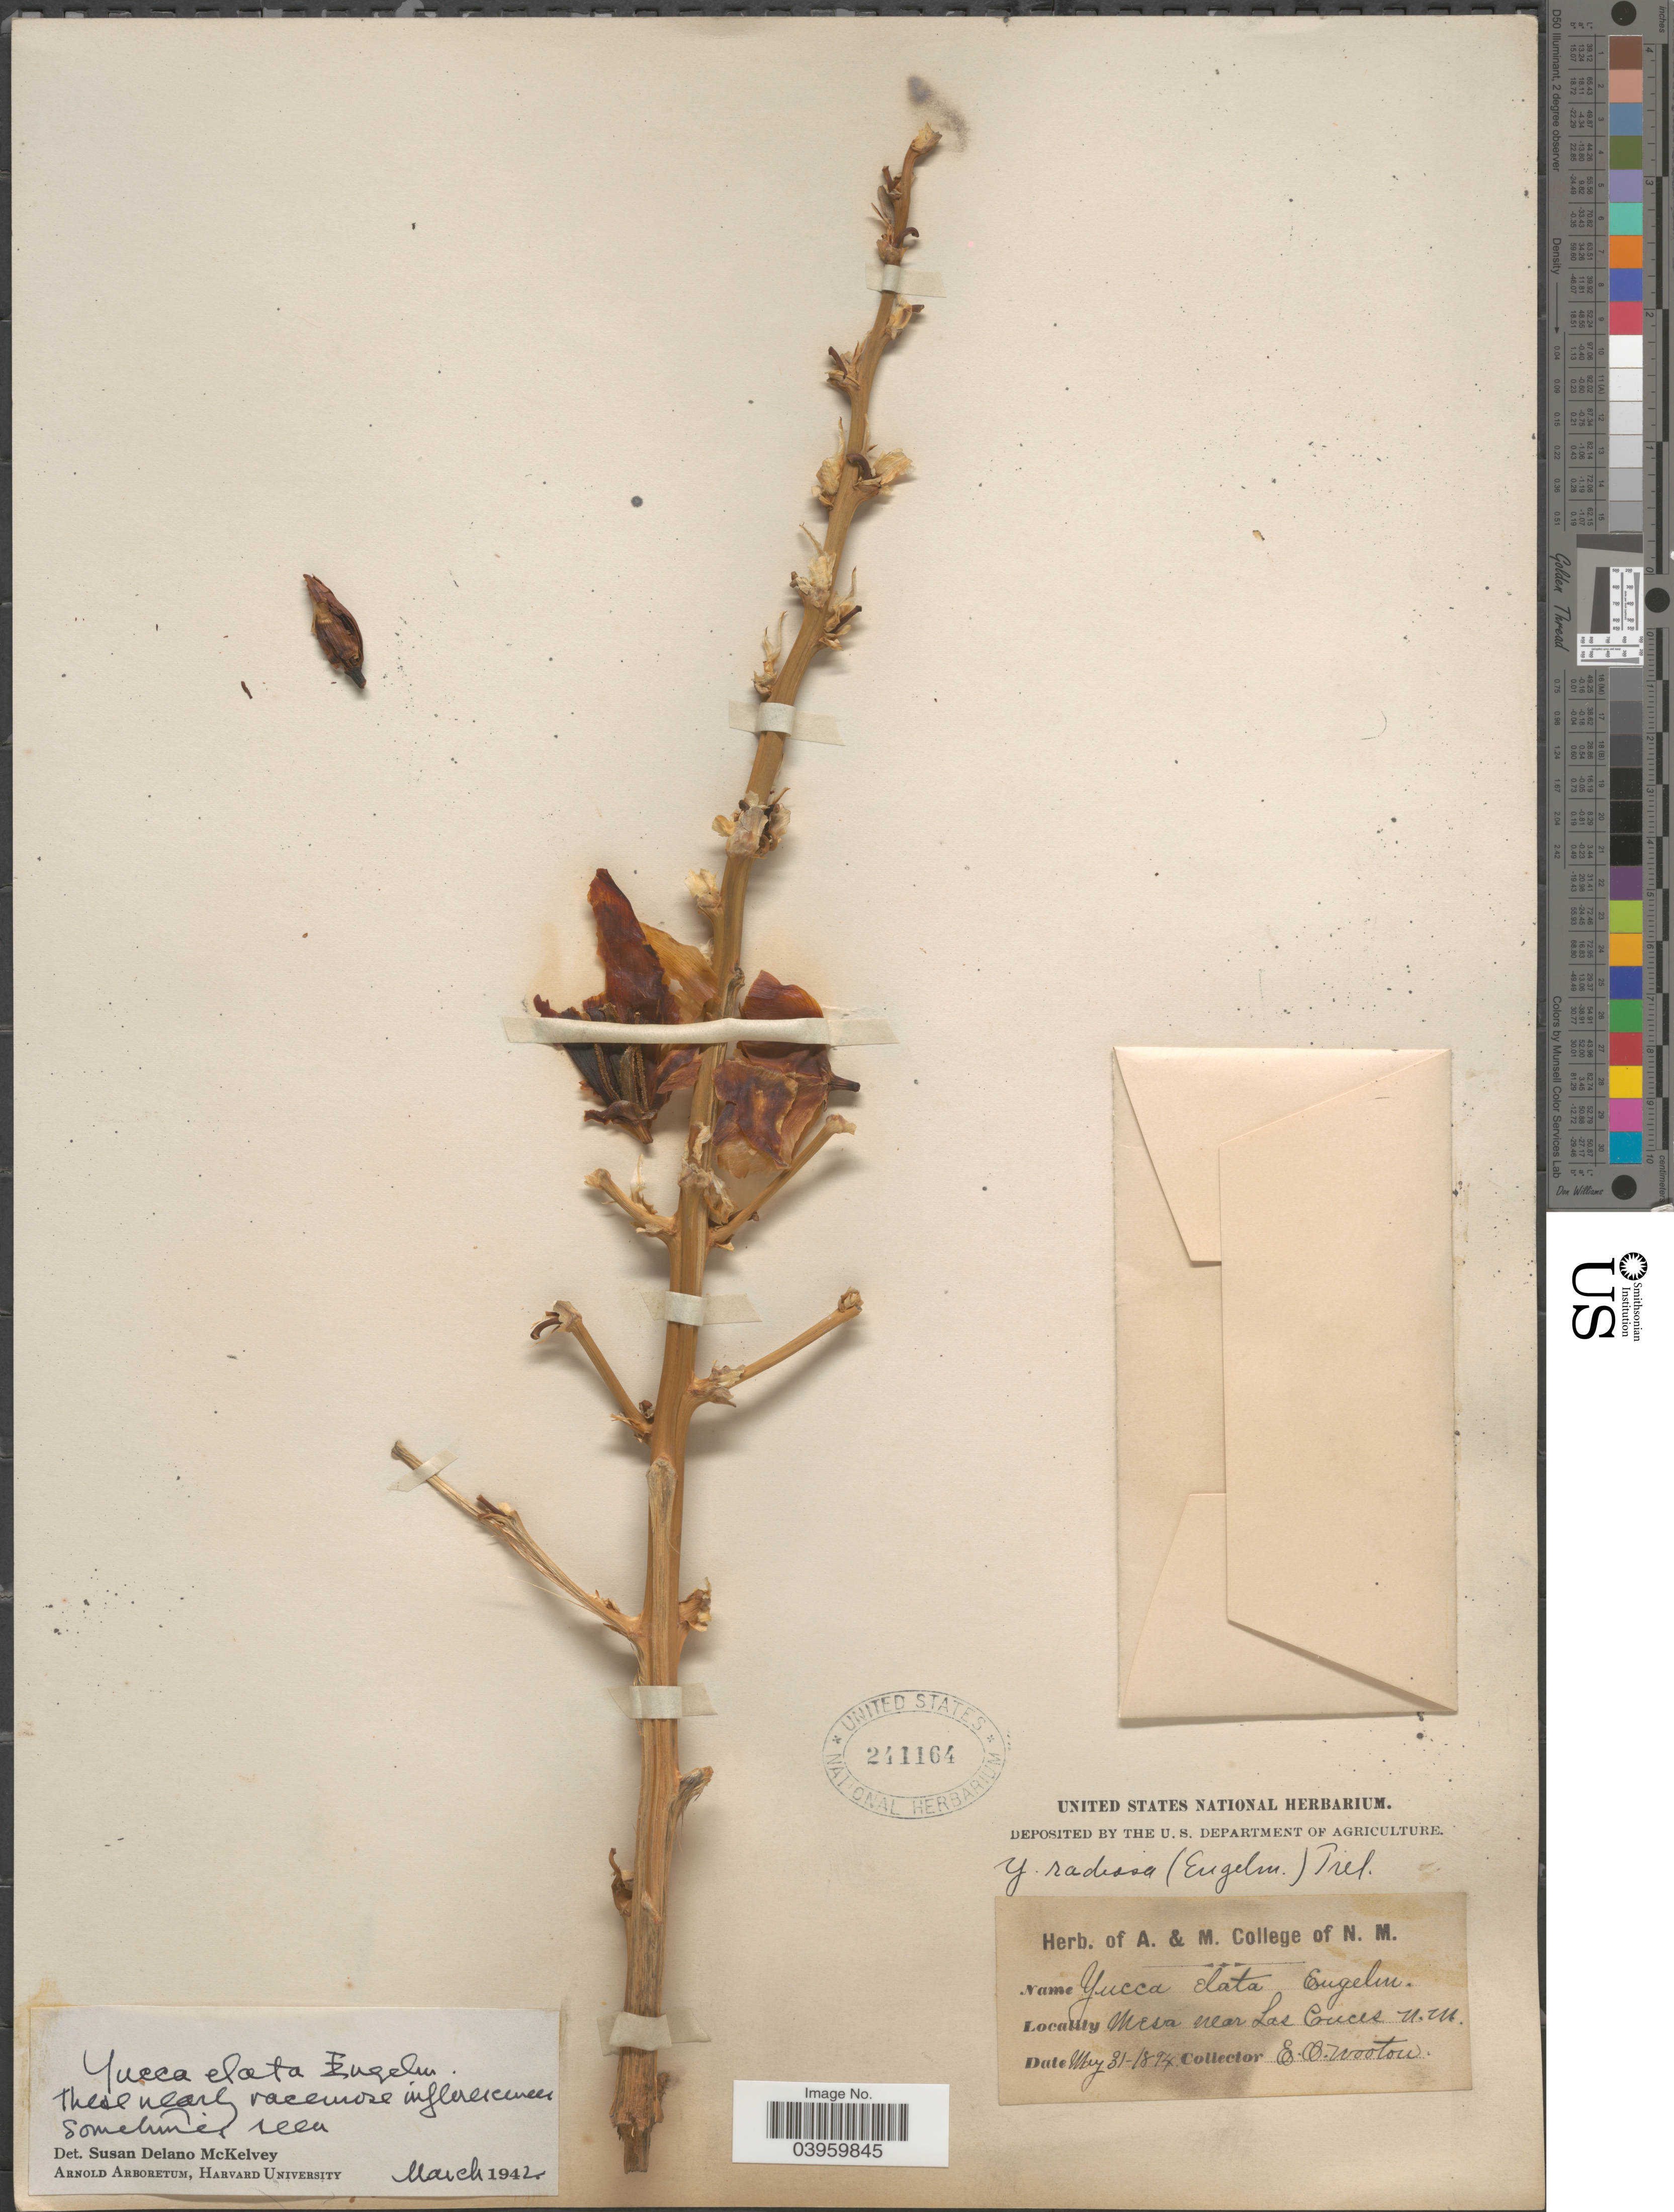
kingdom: Plantae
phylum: Tracheophyta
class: Liliopsida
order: Asparagales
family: Asparagaceae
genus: Yucca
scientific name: Yucca elata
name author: (Engelm.) Engelm.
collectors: E. O. Wooton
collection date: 1894-05-31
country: United States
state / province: New Mexico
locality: Mesa near Las Cruces.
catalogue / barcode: US 241164